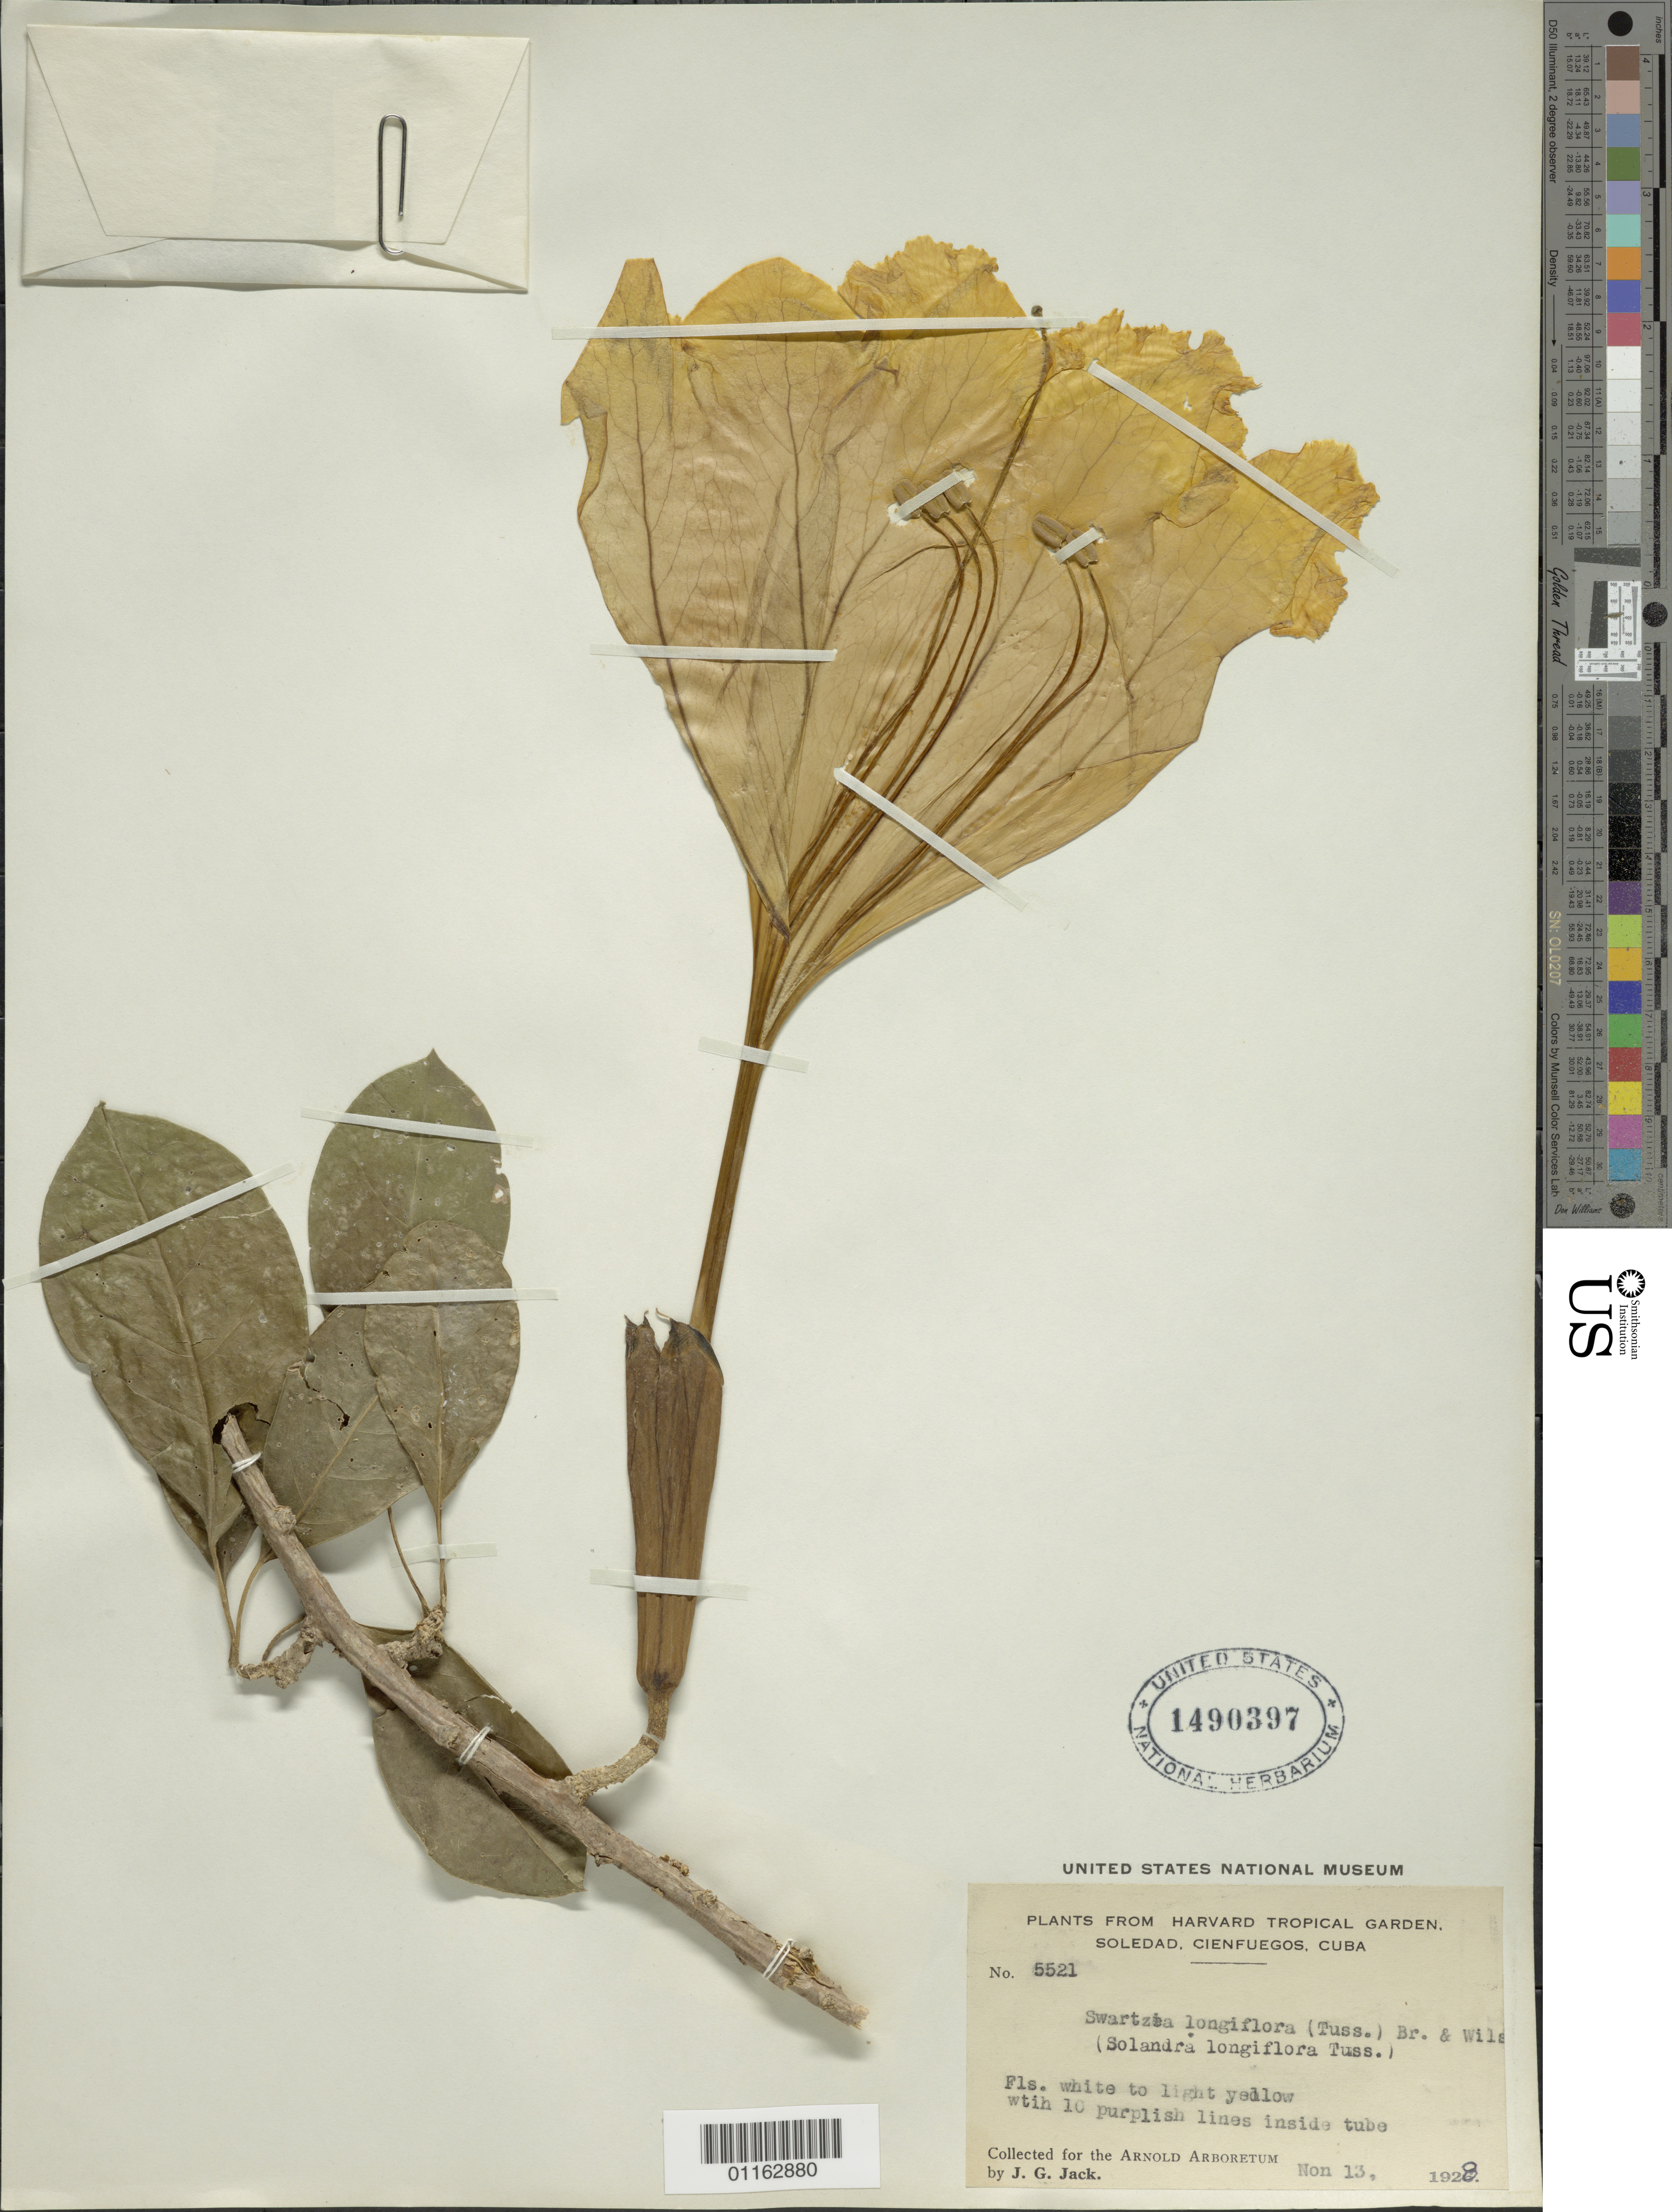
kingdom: Plantae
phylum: Tracheophyta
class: Magnoliopsida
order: Solanales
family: Solanaceae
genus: Solandra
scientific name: Solandra longiflora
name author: Tussac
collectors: J. G. Jack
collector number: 5521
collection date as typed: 13 Nov 1928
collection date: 1928-11-13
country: Cuba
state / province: Cienfuegos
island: Cuba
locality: soledad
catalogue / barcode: US 1490397